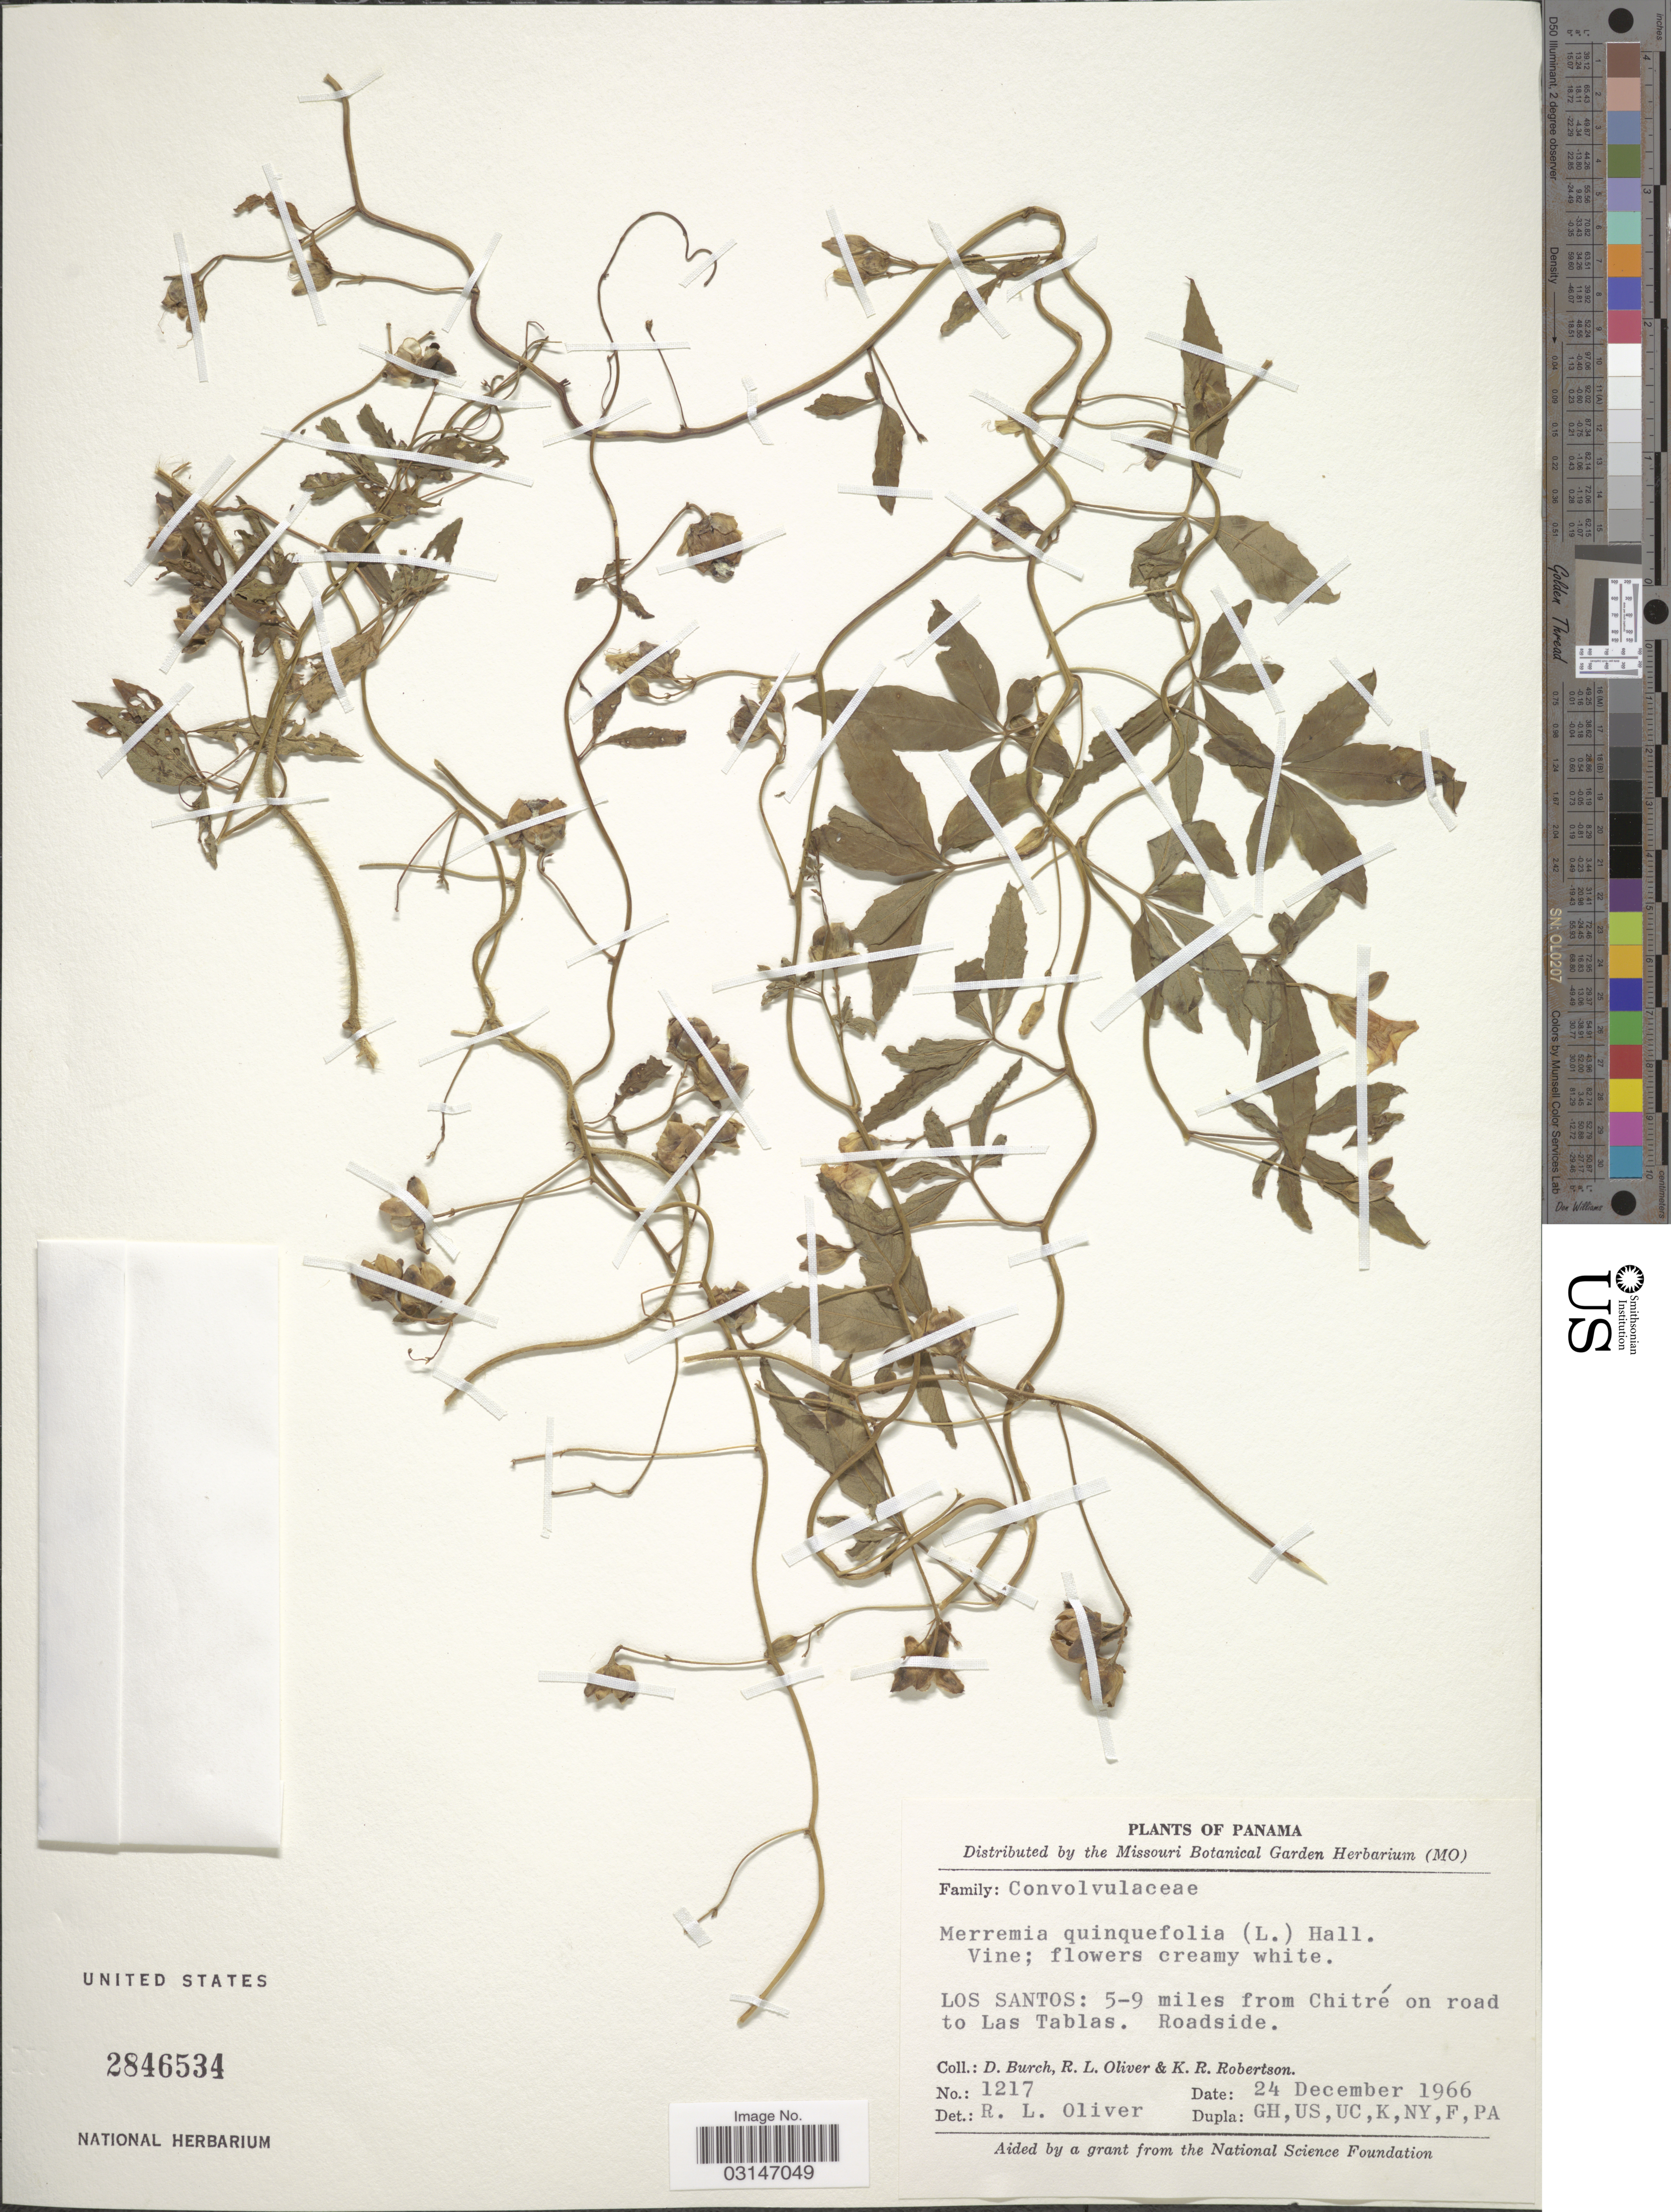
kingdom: Plantae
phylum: Tracheophyta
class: Magnoliopsida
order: Solanales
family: Convolvulaceae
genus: Distimake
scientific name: Distimake quinquefolius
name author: (L.) A. R. Simões & Staples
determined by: Strong, Mark T., (BOT), Smithsonian Institution - National Museum of Natural History (UNITED STATES)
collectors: D. Burch, R. Oliver & K. Robertson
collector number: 1217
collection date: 1966-12-24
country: Panama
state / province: Los Santos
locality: Los Santos: 5-9 miles from Chitré on road to Las Tablas, Roadside.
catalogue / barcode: US 2846534